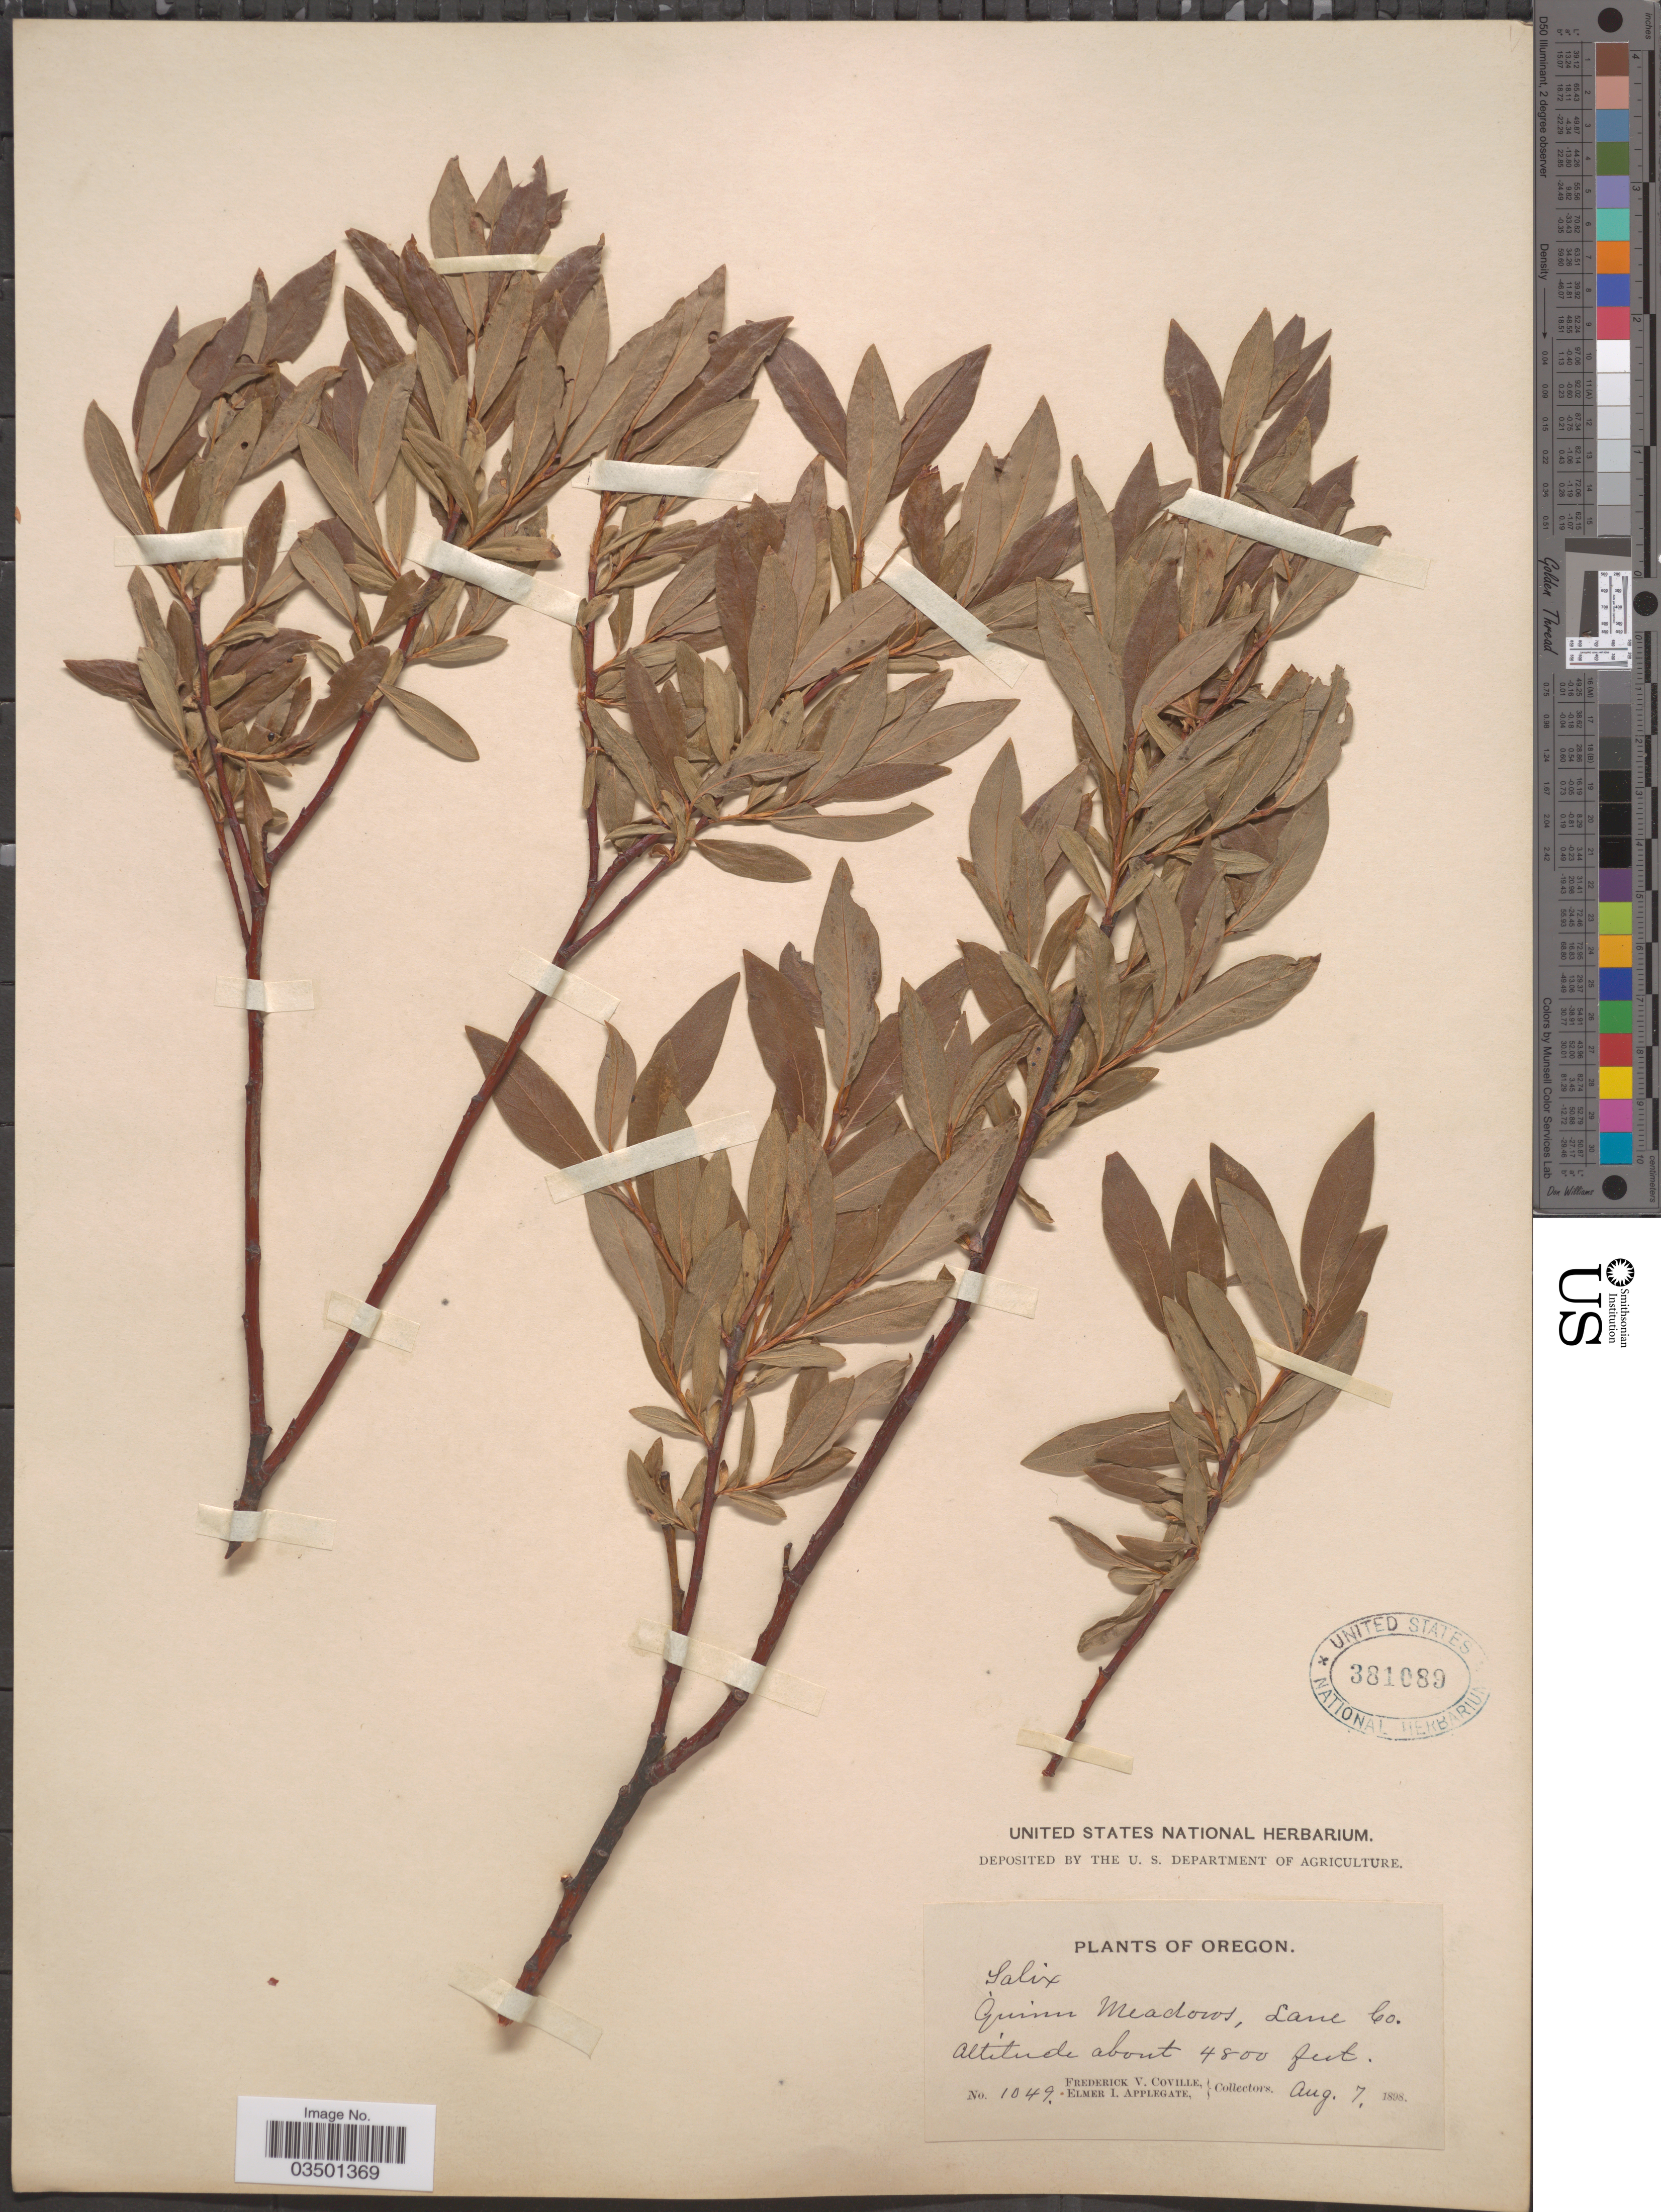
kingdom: Plantae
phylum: Tracheophyta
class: Magnoliopsida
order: Malpighiales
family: Salicaceae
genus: Salix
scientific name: Salix lasiolepis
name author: Benth.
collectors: F. V. Coville & E. I. Applegate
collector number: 1049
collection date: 1898-08-07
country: United States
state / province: Oregon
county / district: Lane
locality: Quinn Meadows, Lane Co.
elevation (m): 1463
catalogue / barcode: US 381089